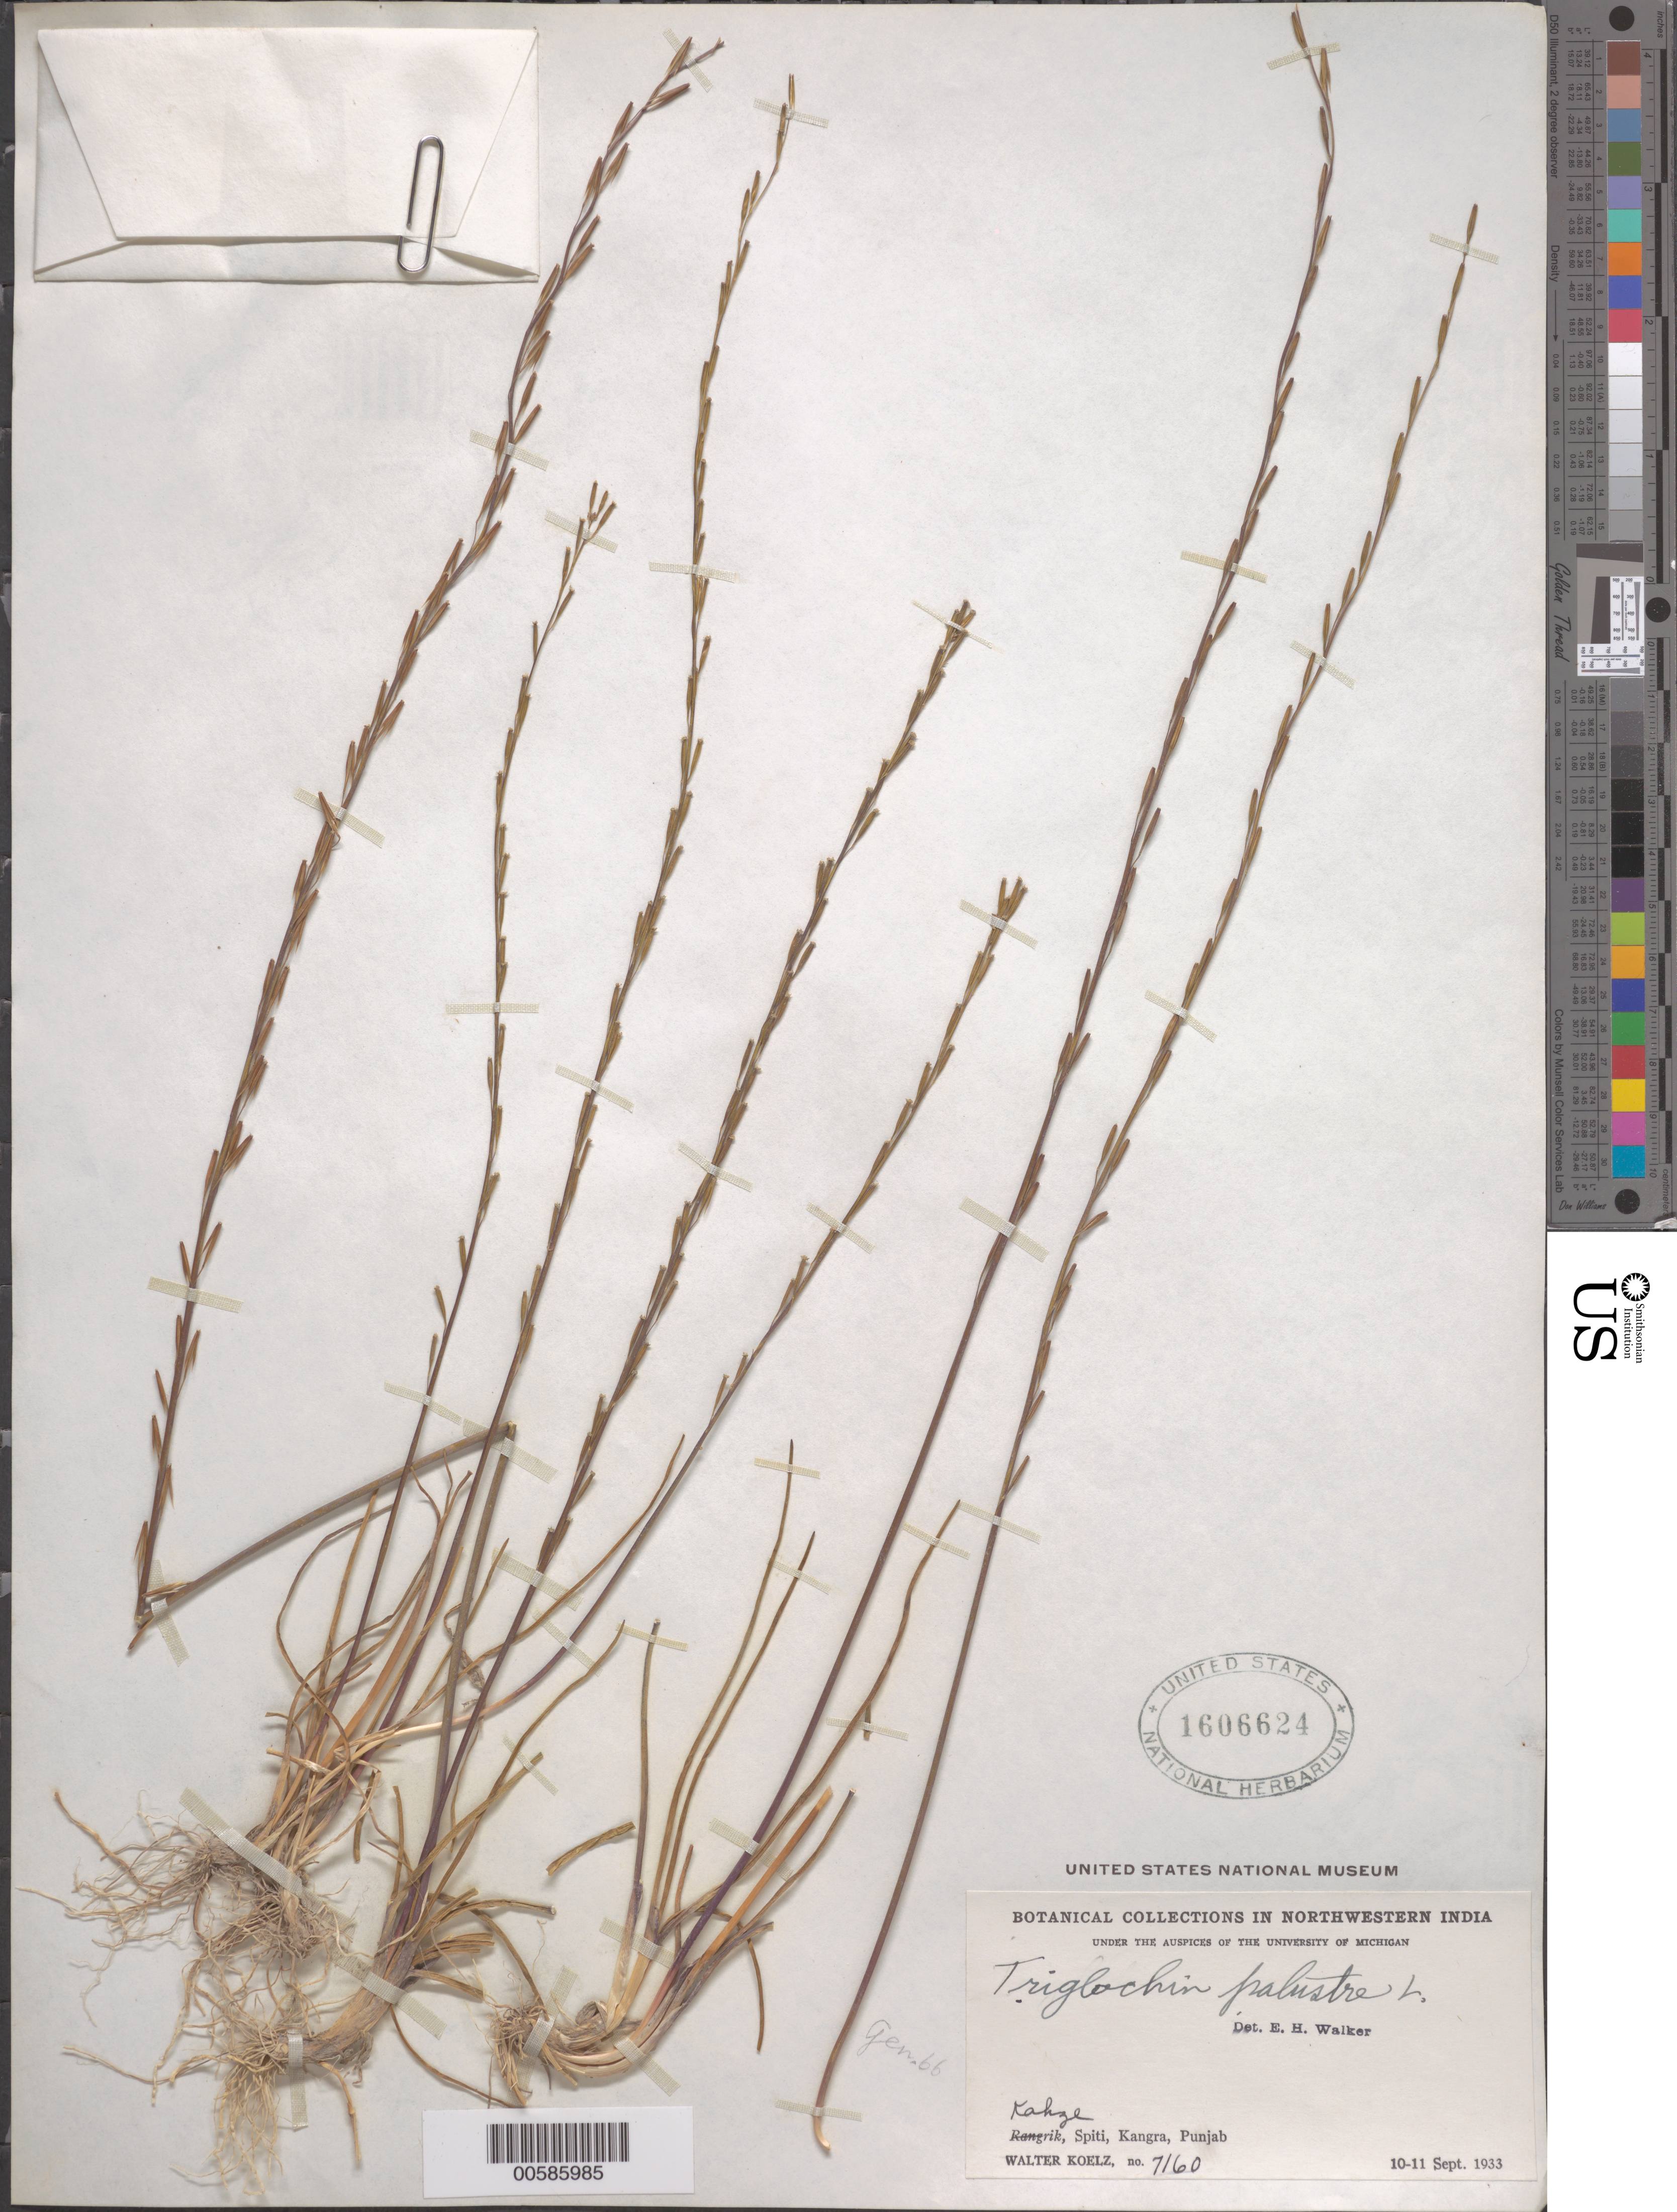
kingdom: Plantae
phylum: Tracheophyta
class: Liliopsida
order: Alismatales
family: Juncaginaceae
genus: Triglochin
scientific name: Triglochin palustris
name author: L.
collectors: W. N. Koelz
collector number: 7160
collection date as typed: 10 Sep 1933 to 11 Sep 1933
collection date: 1933-09-10/1933-09-11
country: India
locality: Kahze, Spiti, Kangra, Punjab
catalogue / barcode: US 1606624